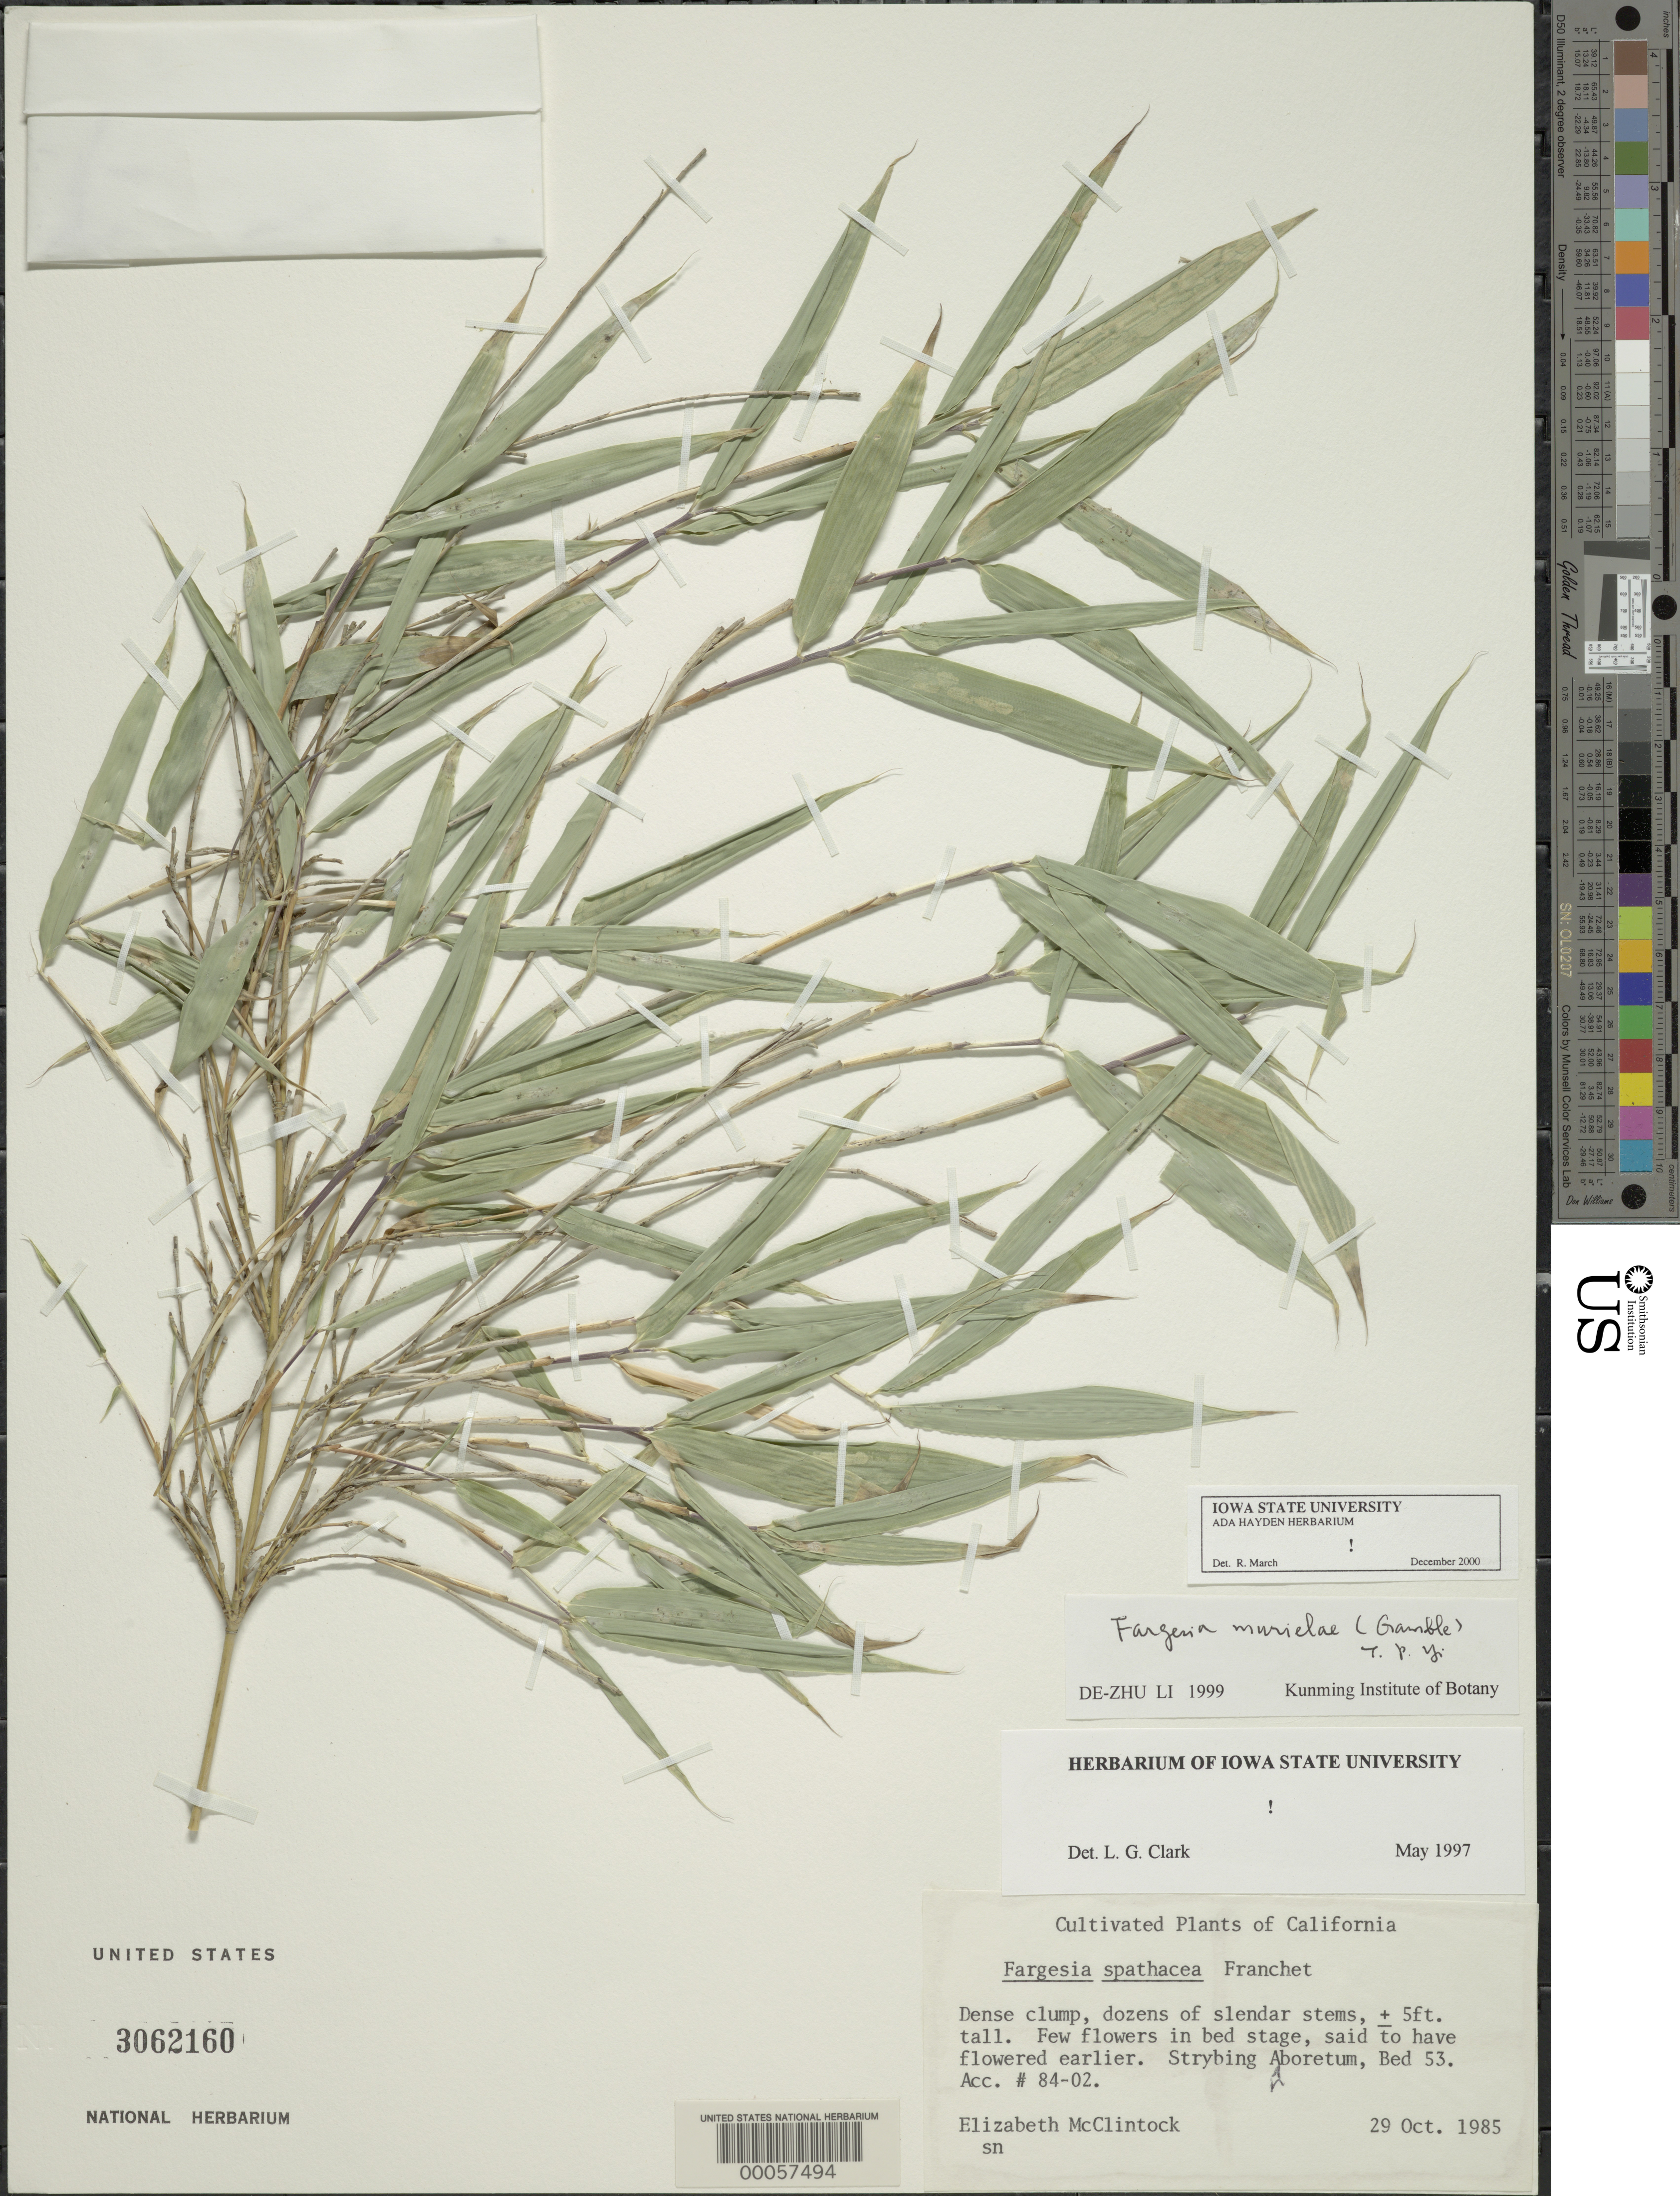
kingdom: Plantae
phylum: Tracheophyta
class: Liliopsida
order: Poales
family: Poaceae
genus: Fargesia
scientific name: Fargesia murielae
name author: (Gamble) T.P. Yi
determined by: March, R. H.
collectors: E. McClintock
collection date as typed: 29 Oct 1985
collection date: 1985-10-29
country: United States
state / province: California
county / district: San Francisco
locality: Strybing Arboretum, Golden Gate Park, San Francisco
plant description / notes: Leaf Complement, Branch Complement, collected from cultivation, Strybing Aboretum Calif. - bed 53 Acc # 84-02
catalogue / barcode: US 3062160